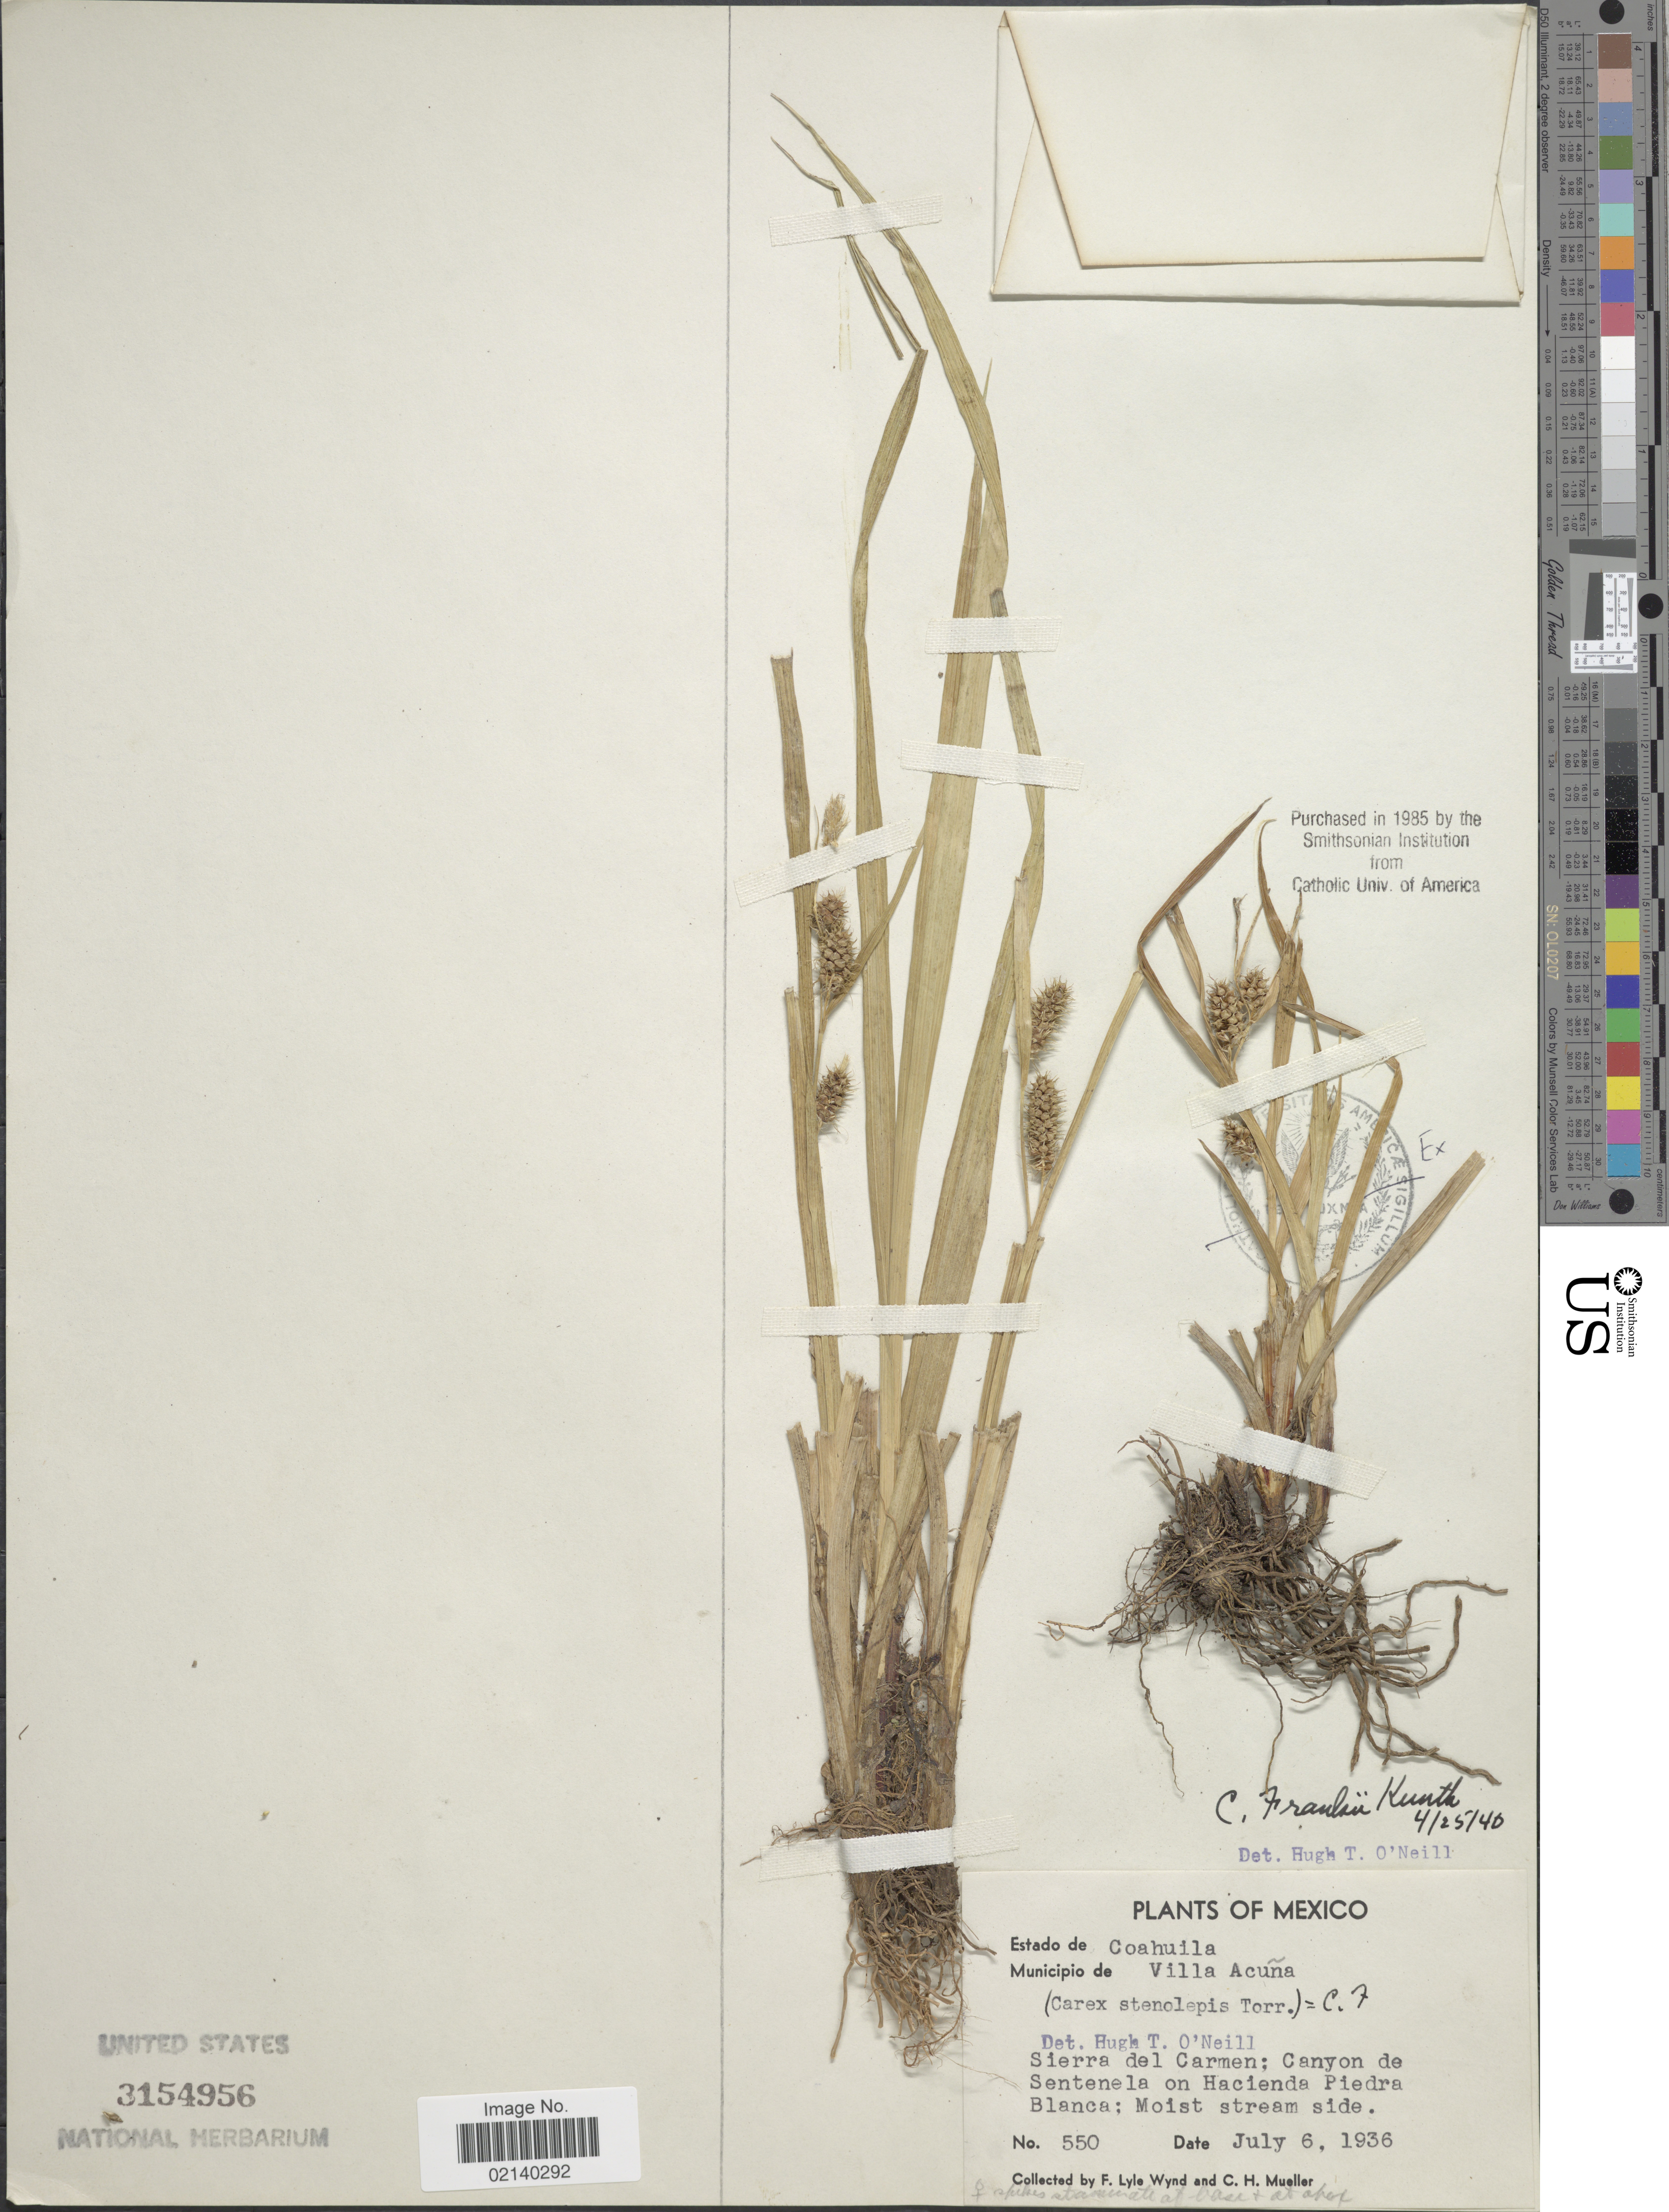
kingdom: Plantae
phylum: Tracheophyta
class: Liliopsida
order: Poales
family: Cyperaceae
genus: Carex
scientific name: Carex frankii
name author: Kunth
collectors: F. L. Wynd & C. H. Mueller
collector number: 550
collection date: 1936-07-06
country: Mexico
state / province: Coahuila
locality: Estado de Coahuila. Municipio de Villa Acuna. Sierra del Carmen; Canyon de Sentenela on Hacienda Piedra Blanca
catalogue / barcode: US 3154956